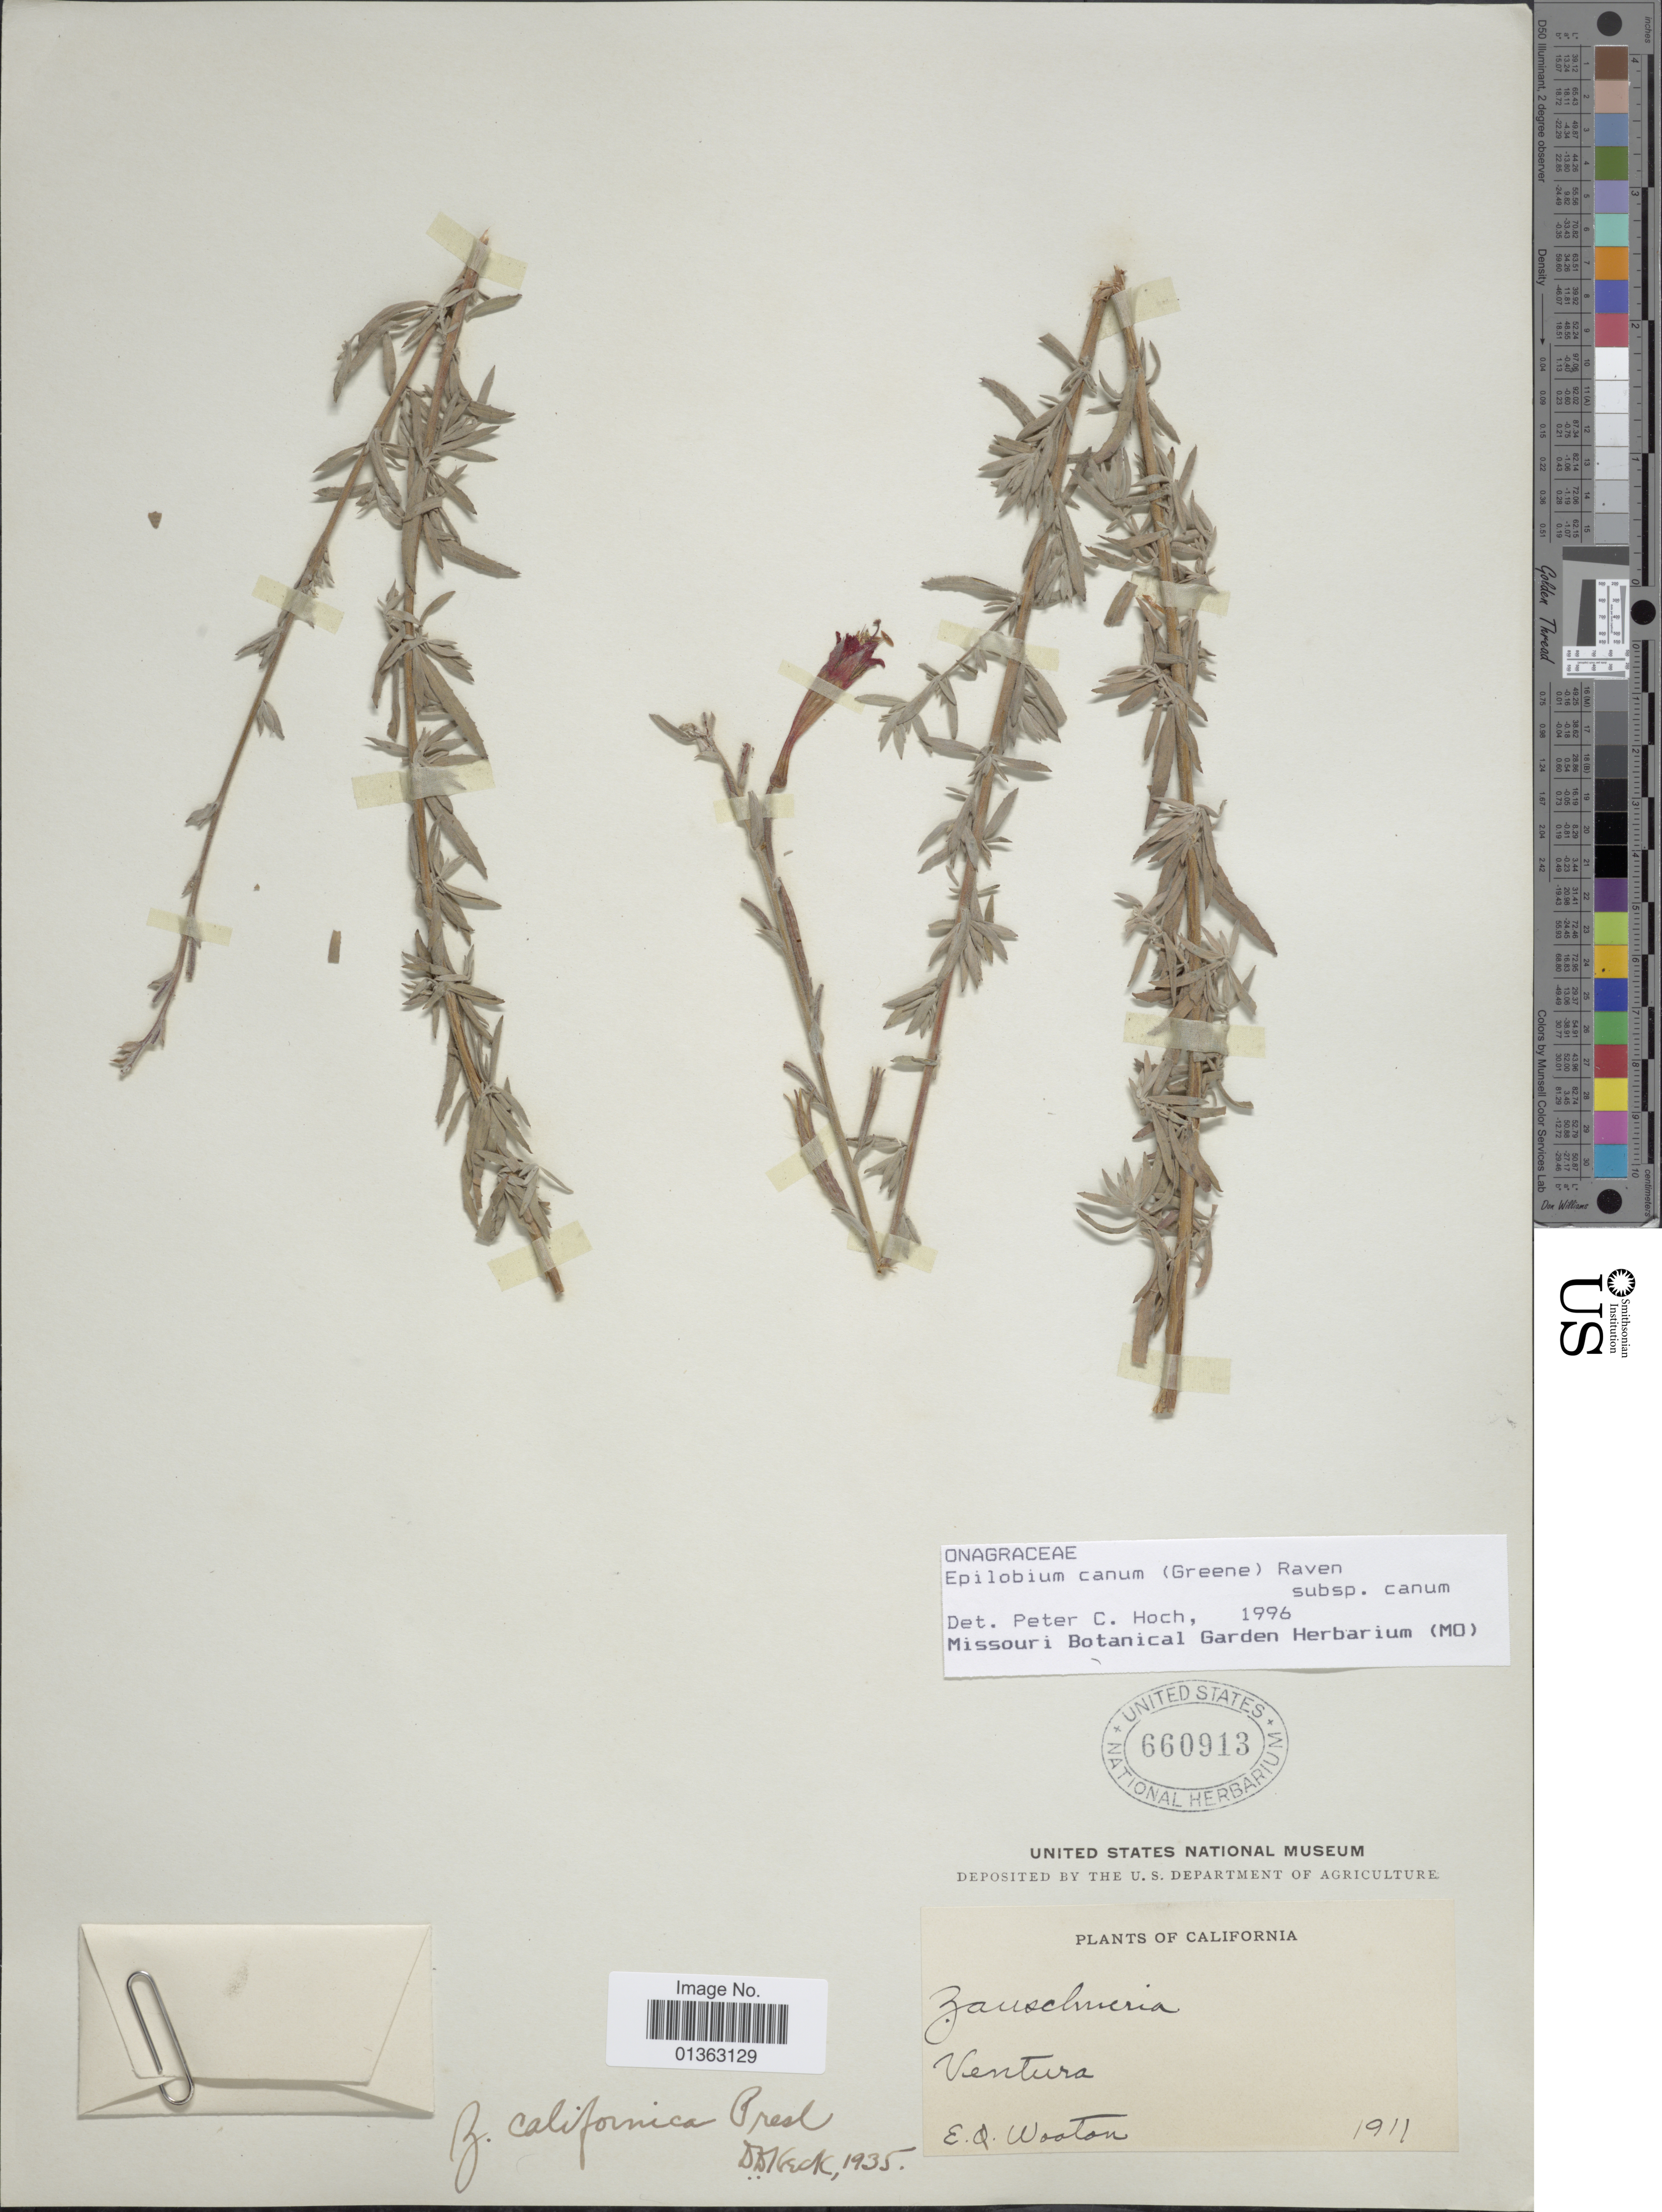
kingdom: Plantae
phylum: Tracheophyta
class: Magnoliopsida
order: Myrtales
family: Onagraceae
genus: Epilobium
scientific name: Epilobium canum subsp. canum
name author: (Greene) P.H. Raven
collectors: E. O. Wooton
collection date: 1911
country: United States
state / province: California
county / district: Ventura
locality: Ventura.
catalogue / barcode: US 660913